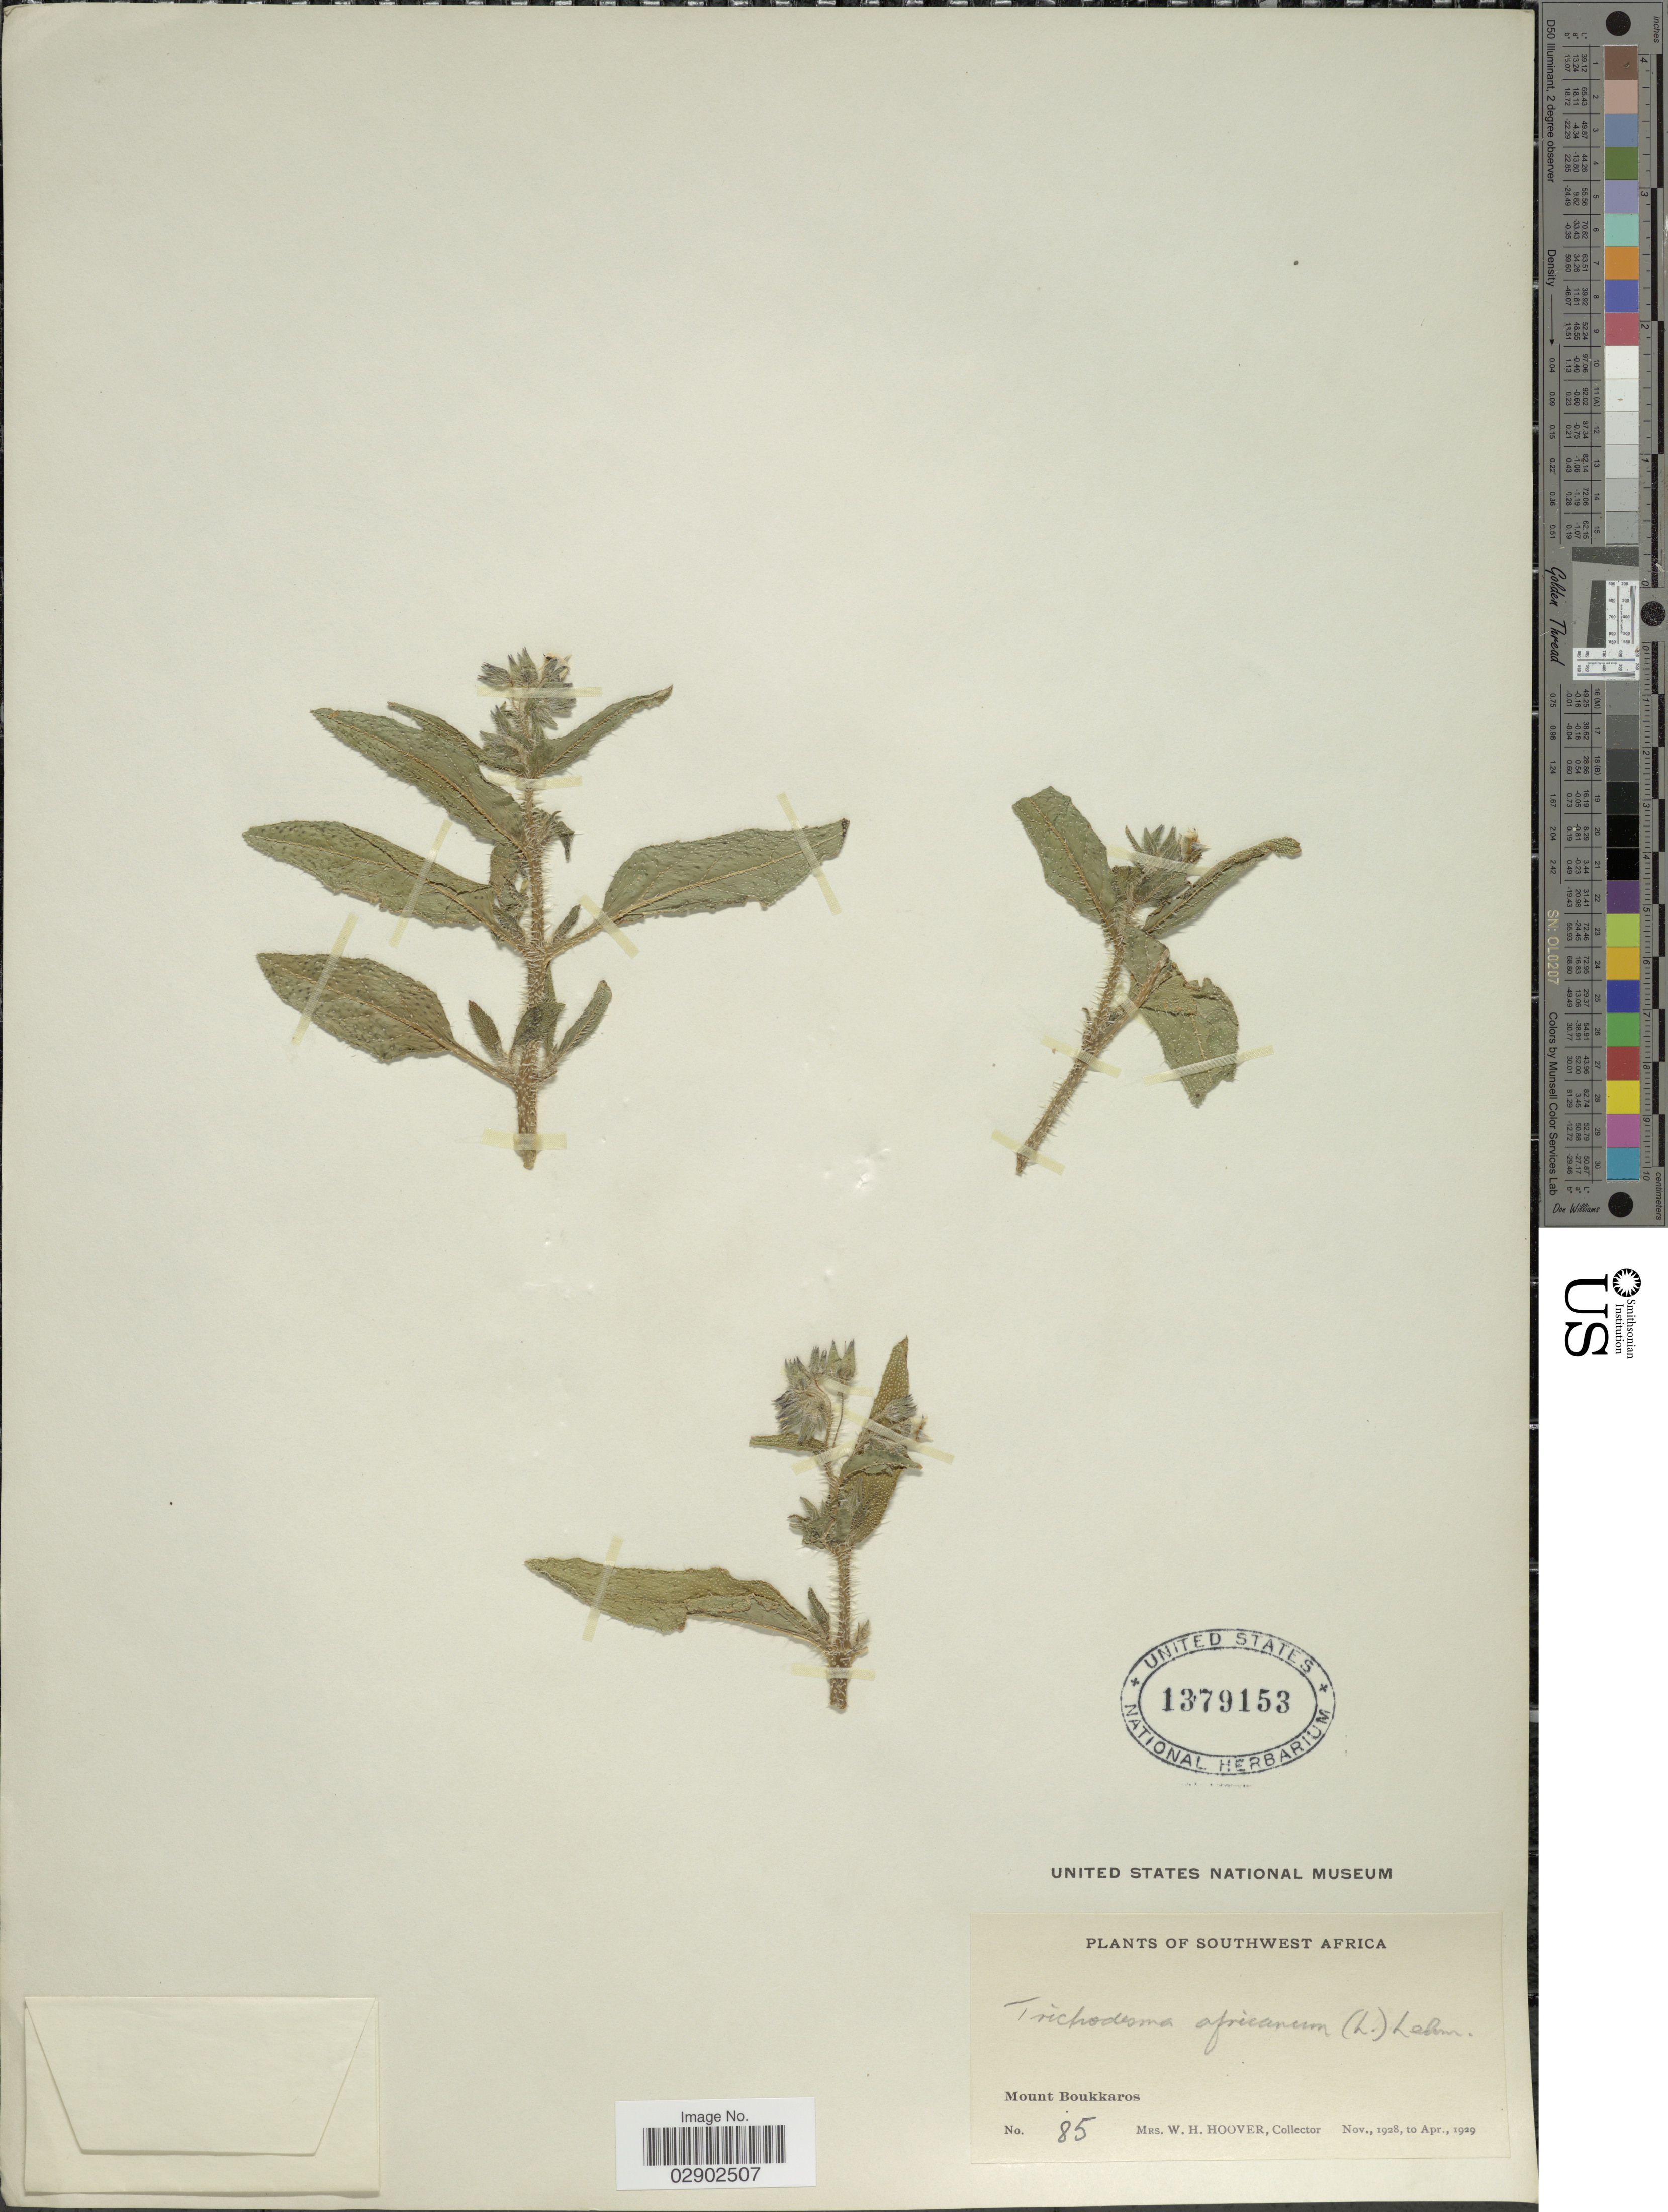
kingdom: Plantae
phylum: Tracheophyta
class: Magnoliopsida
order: Boraginales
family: Boraginaceae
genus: Trichodesma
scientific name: Trichodesma africanum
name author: (L.) Sm.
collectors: W. H. Hoover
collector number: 85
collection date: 1928-11/1929-04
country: Namibia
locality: Southwest Africa. Mount Boukkaros.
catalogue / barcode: US 1379153